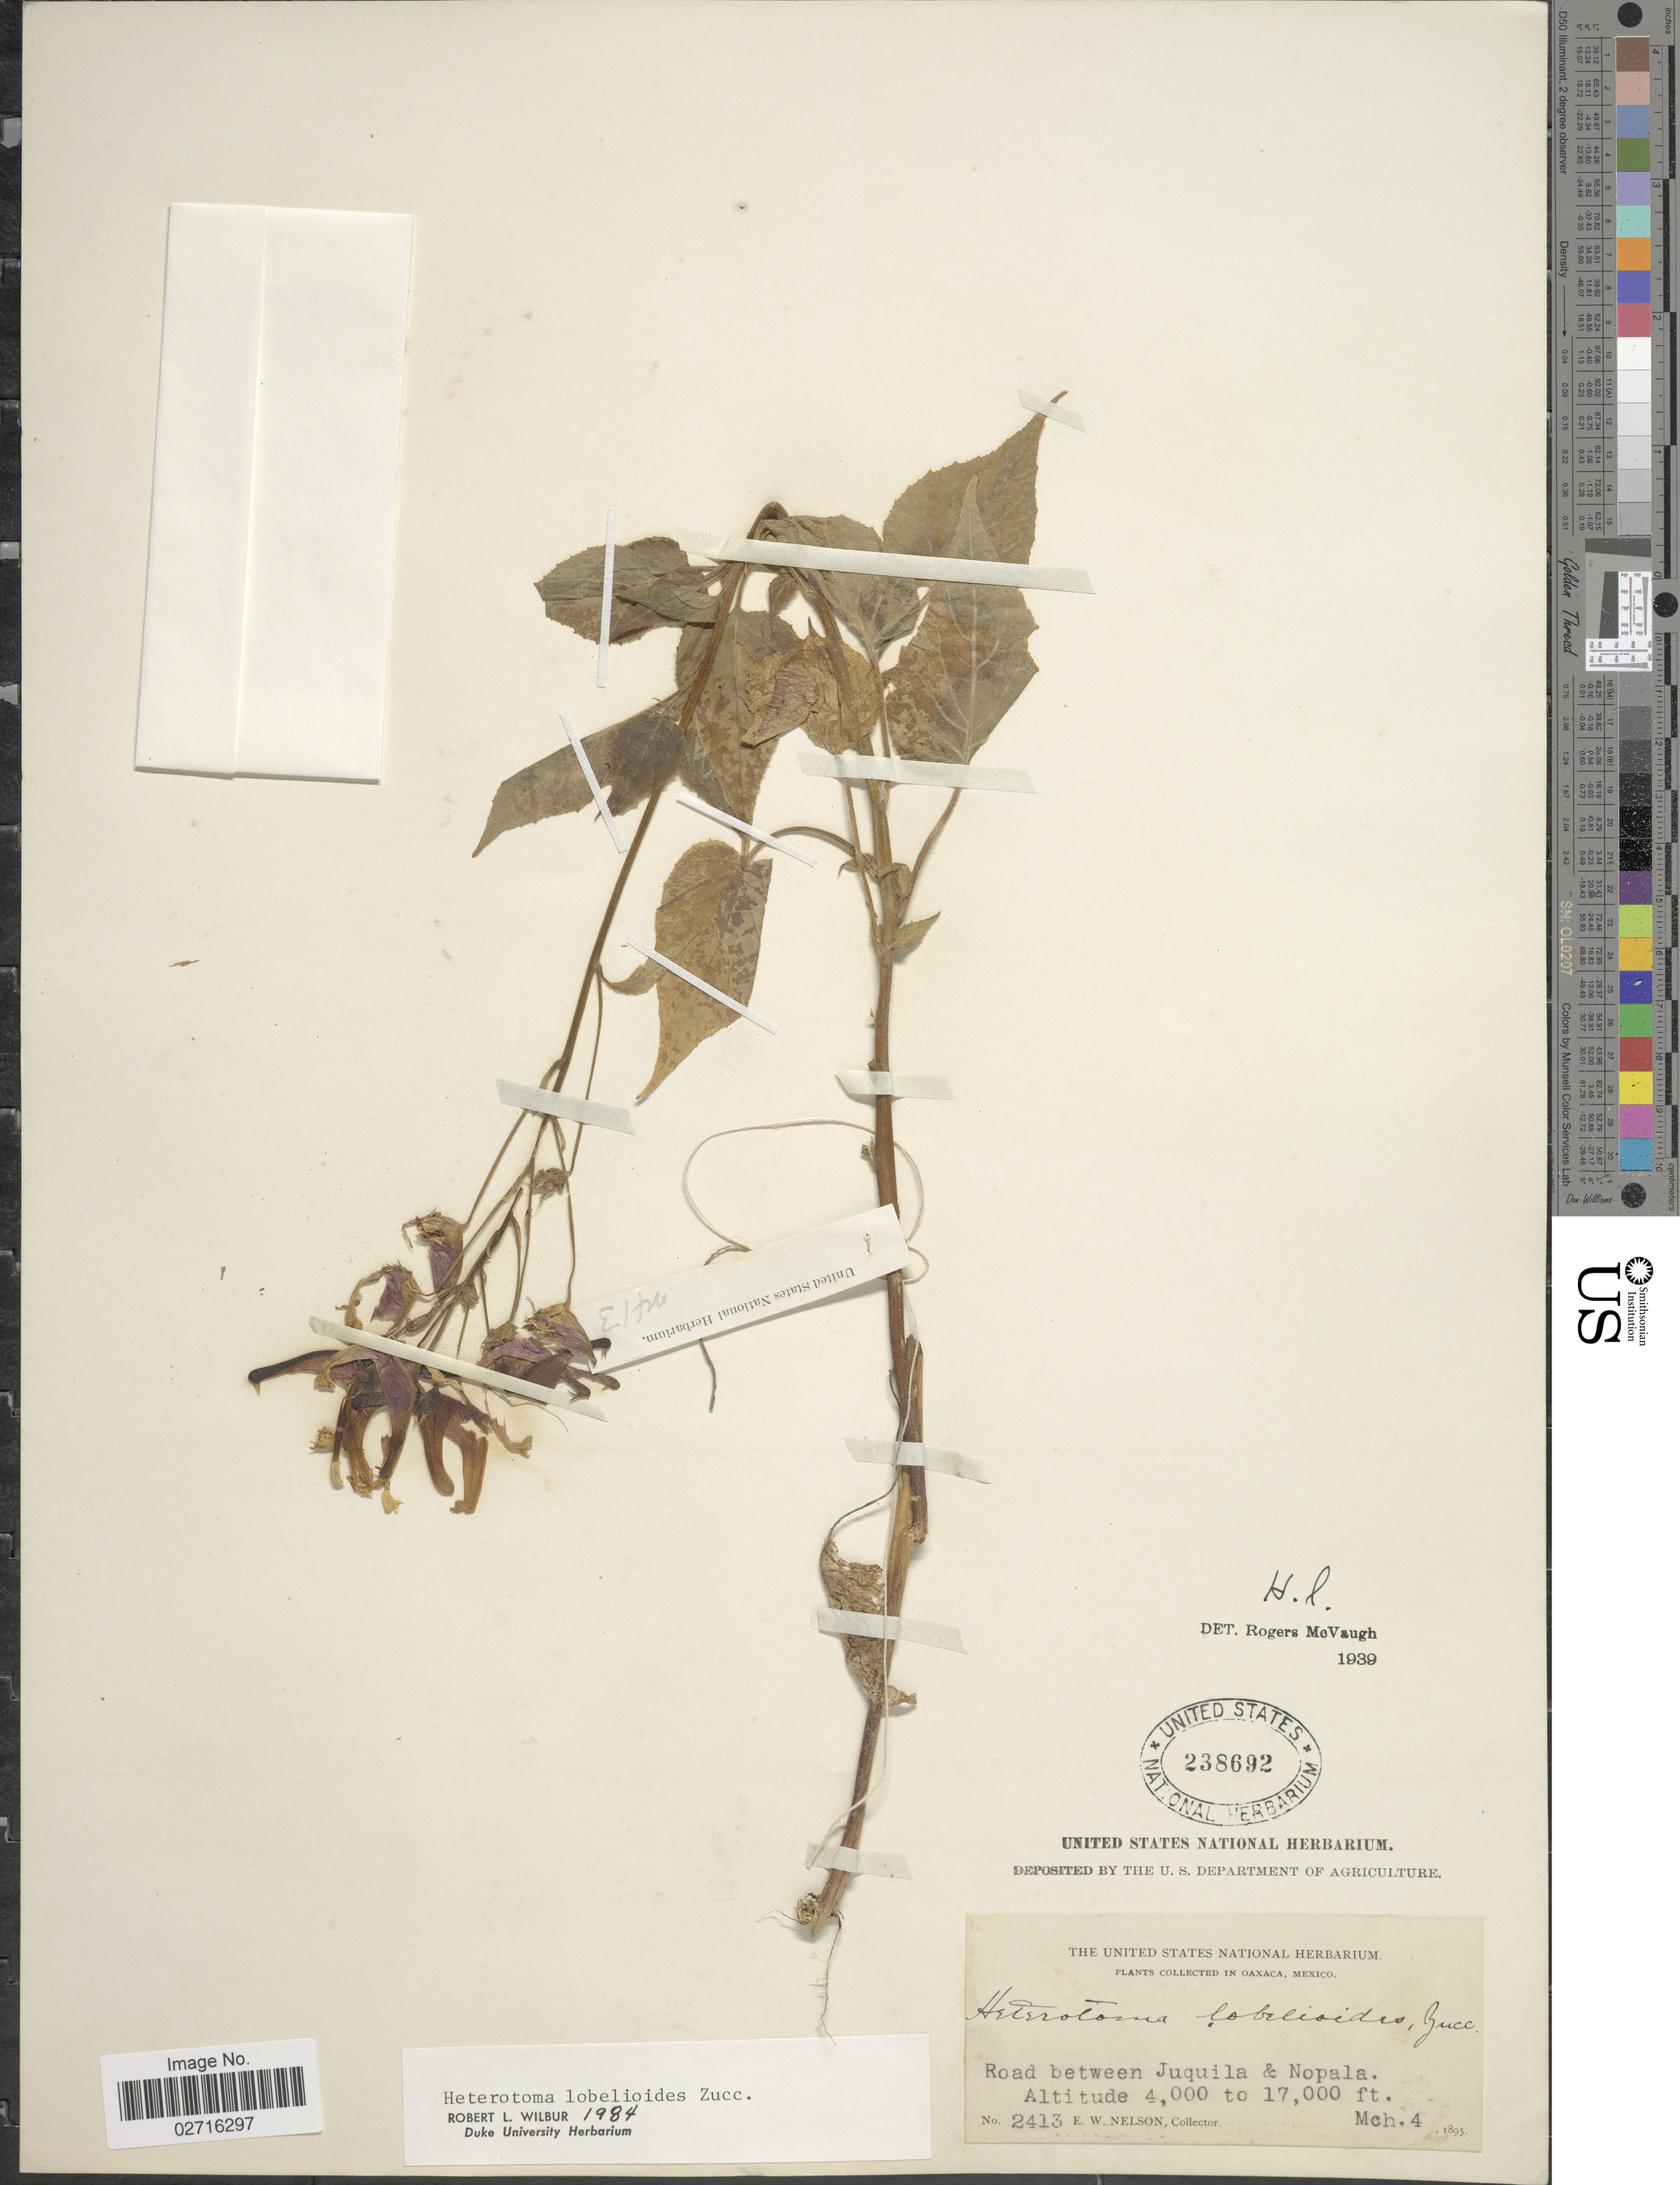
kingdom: Plantae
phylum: Tracheophyta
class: Magnoliopsida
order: Asterales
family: Campanulaceae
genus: Heterotoma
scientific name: Heterotoma lobelioides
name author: Zucc.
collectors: E. W. Nelson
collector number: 2413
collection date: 1895-03-04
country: Mexico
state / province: Oaxaca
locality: Road between Juquila & Nopala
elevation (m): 1219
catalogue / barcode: US 238692